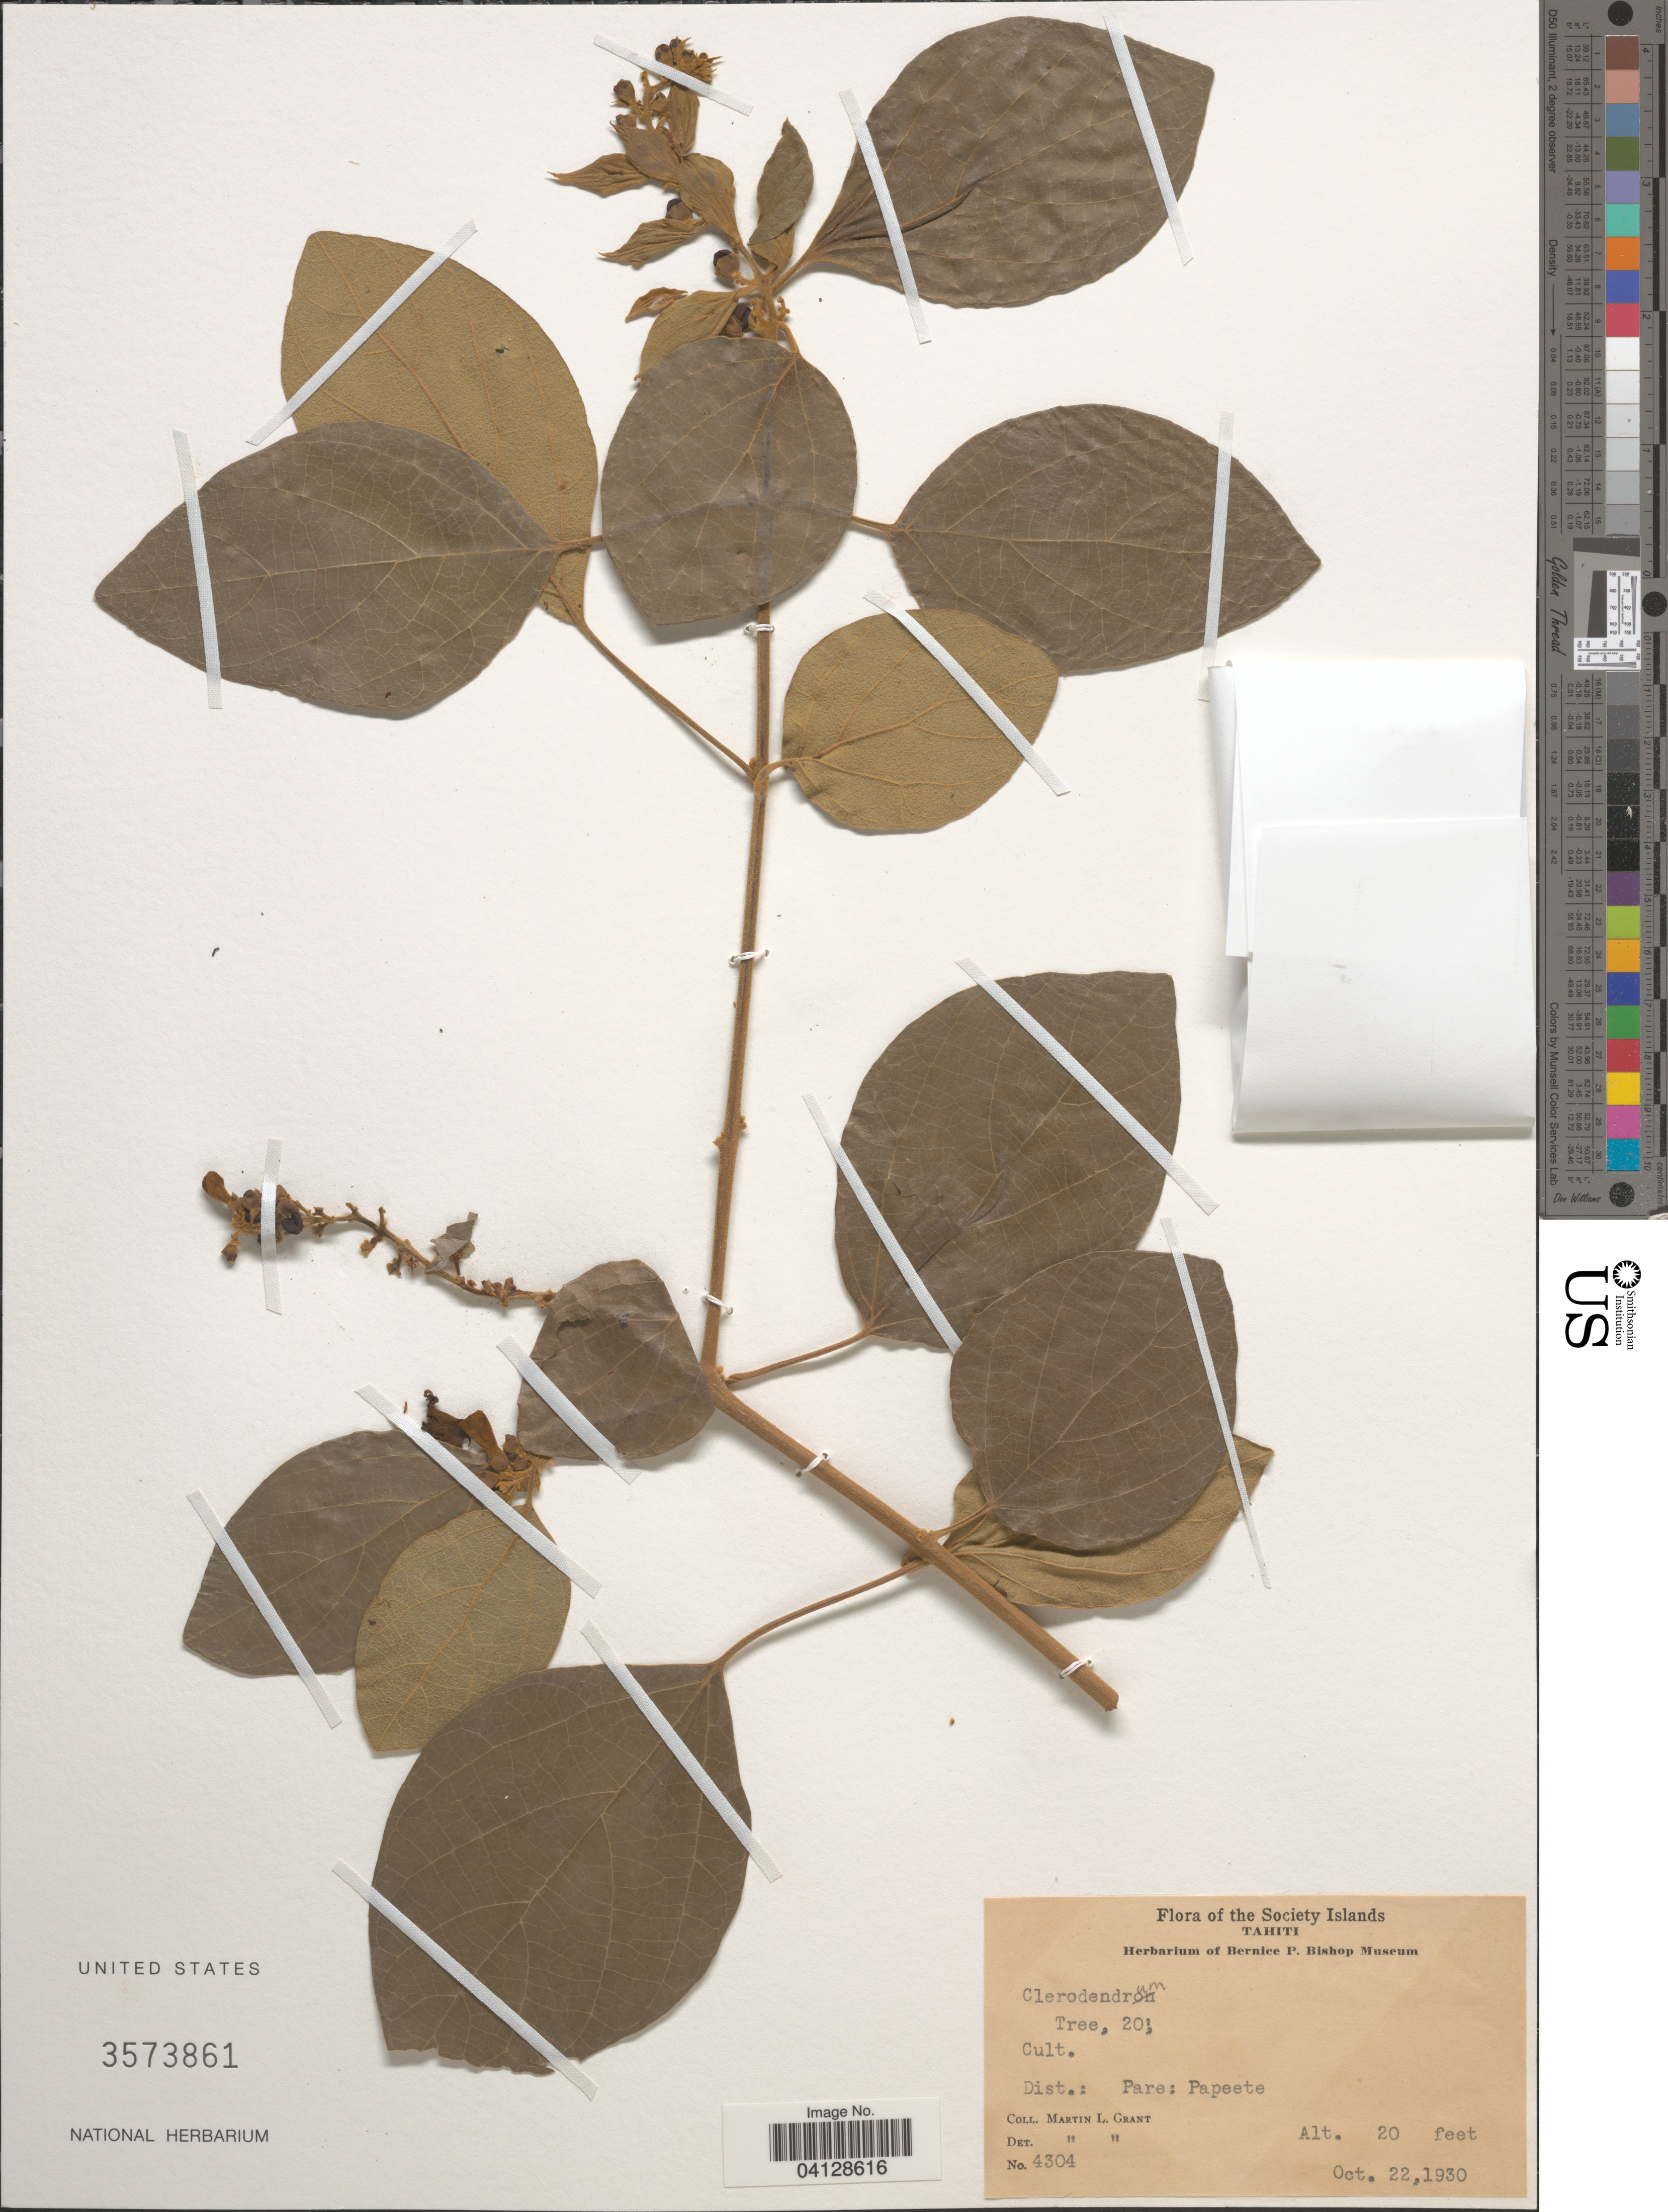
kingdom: Plantae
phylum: Tracheophyta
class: Magnoliopsida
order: Lamiales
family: Lamiaceae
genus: Clerodendrum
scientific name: Clerodendrum sp.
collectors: M. L. Grant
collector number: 4304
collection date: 1930-10-22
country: French Polynesia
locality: Society Islands. Tahiti. Dist.: Pare: Paeete.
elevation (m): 6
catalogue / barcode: US 3573861